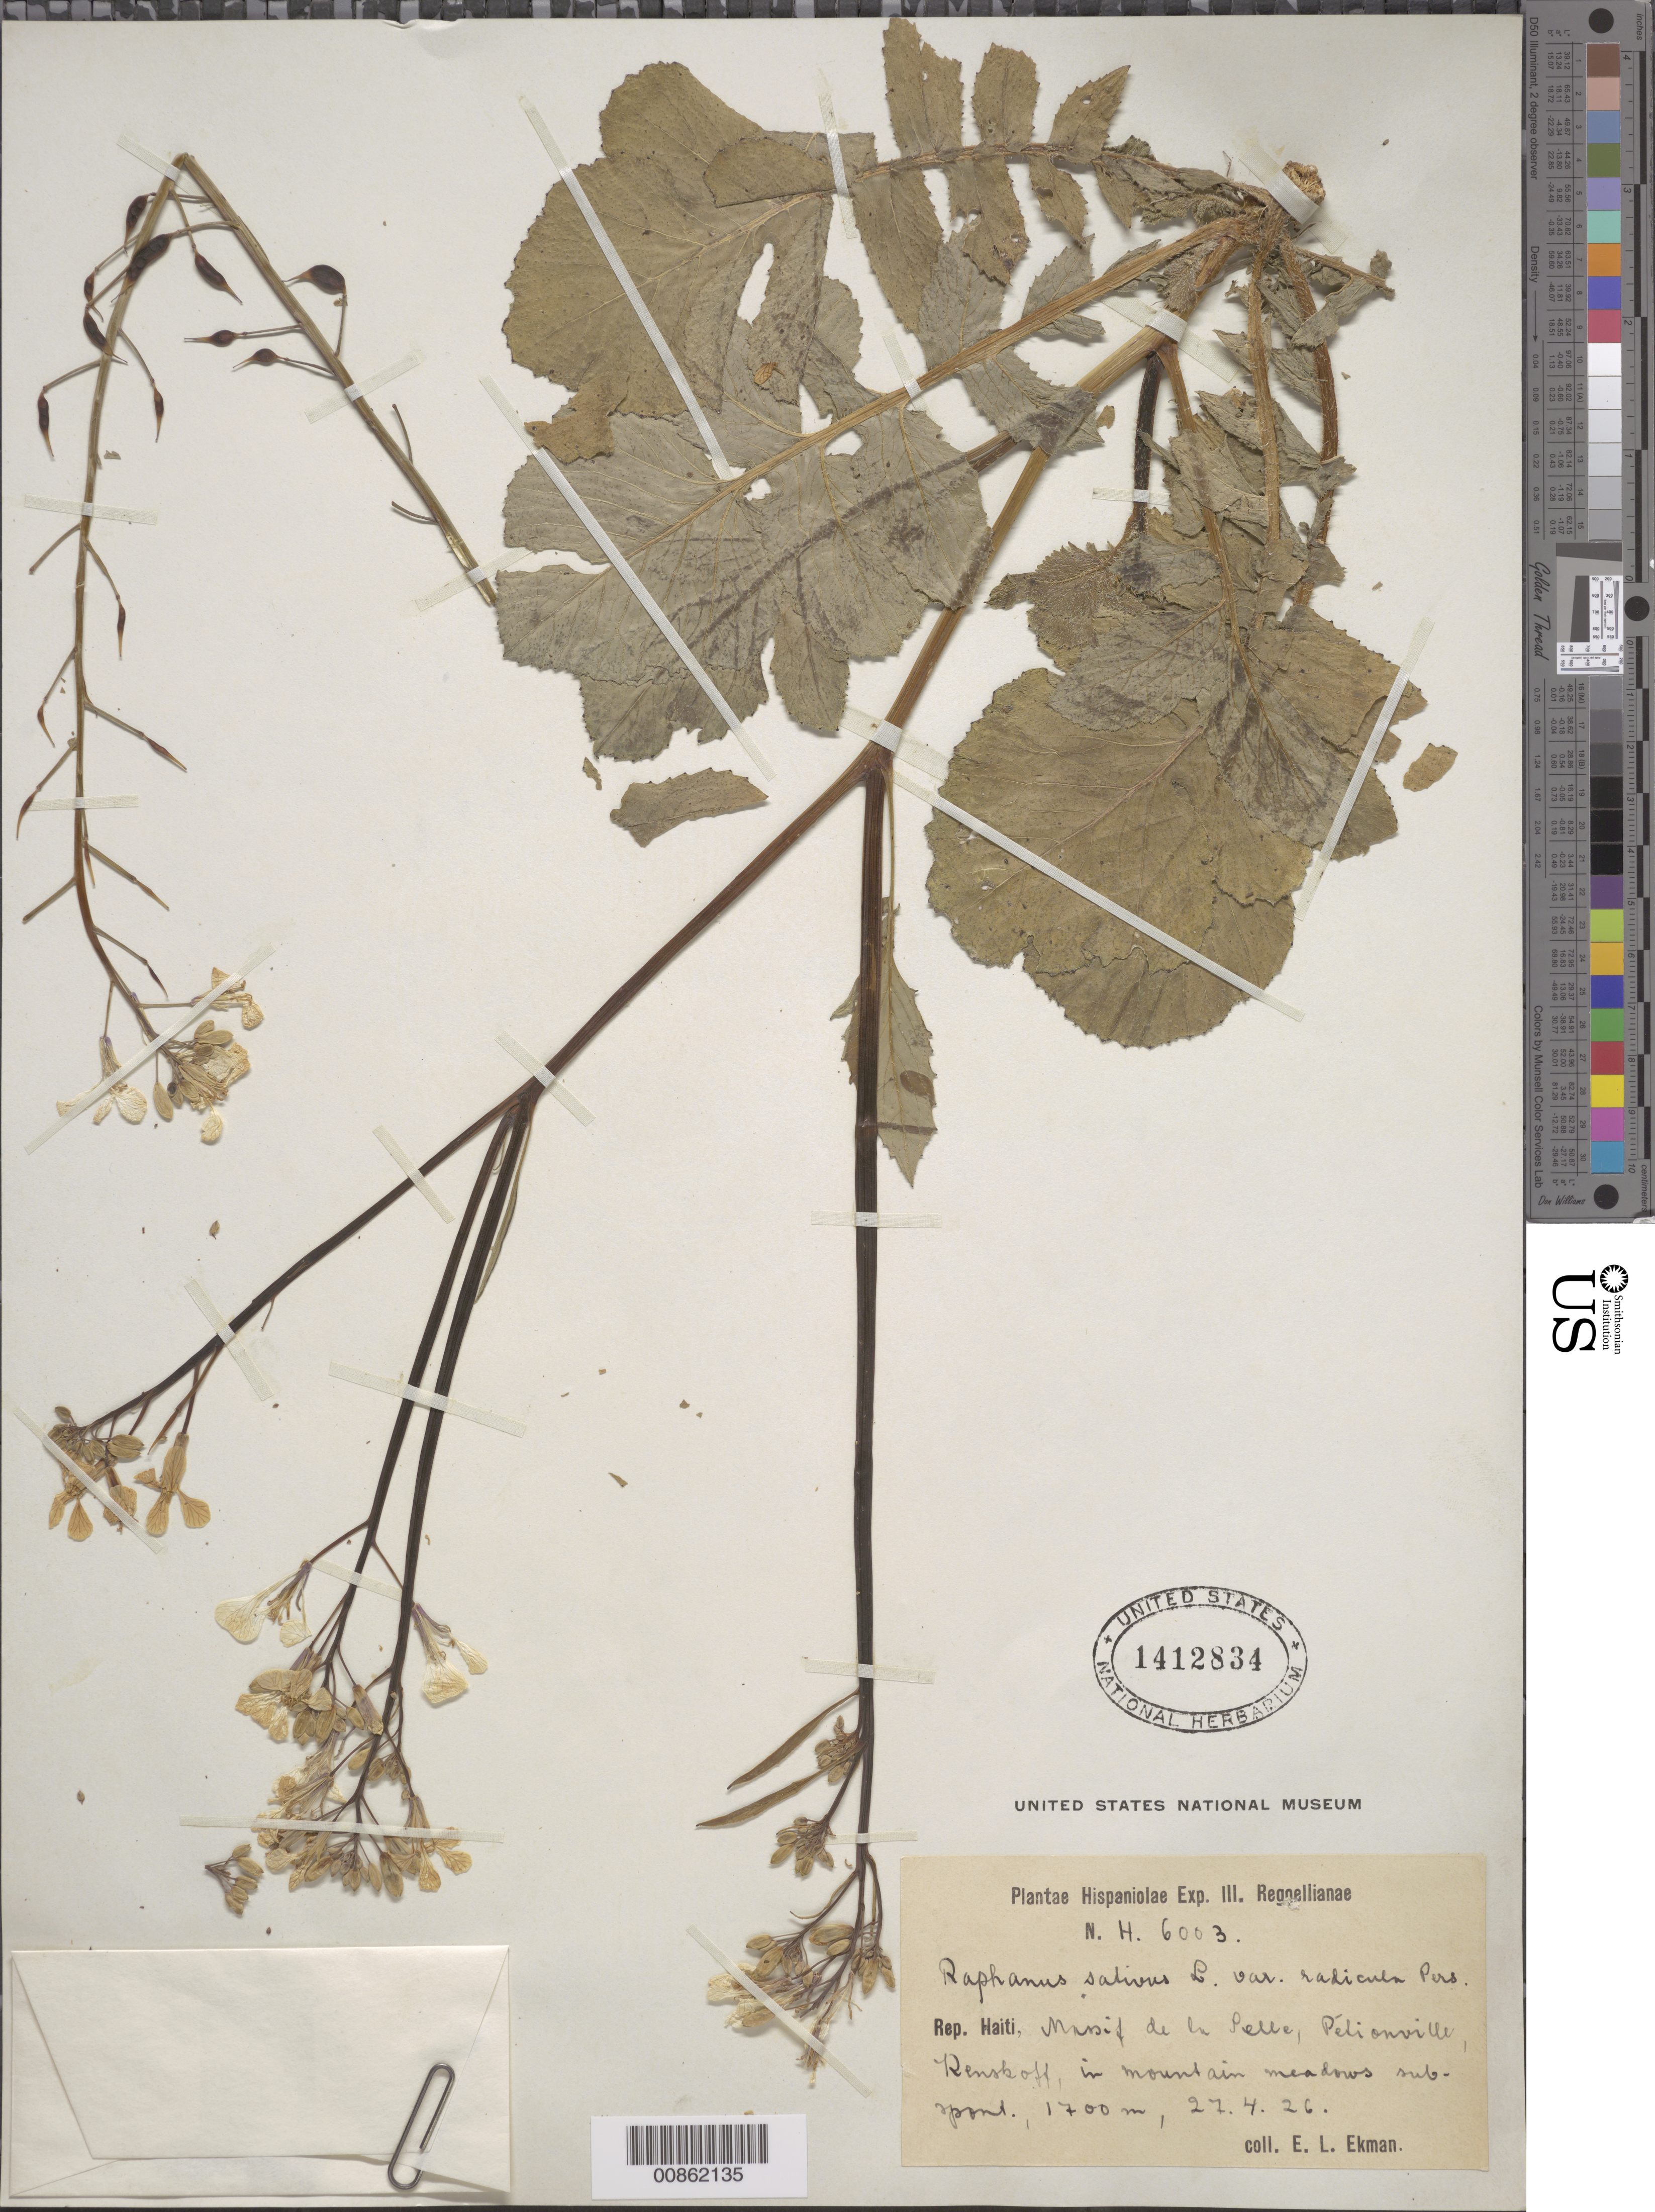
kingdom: Plantae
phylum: Tracheophyta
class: Magnoliopsida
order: Brassicales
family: Brassicaceae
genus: Raphanus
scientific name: Raphanus sativus var. radicula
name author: Pers.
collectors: E. L. Ekman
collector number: H 6003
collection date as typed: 27 Apr 1926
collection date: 1926-04-27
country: Haiti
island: Hispaniola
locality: Massif de la Selle, Pétionville, Kenskoff.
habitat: In mountain meadows "sub-spont" (? illegible).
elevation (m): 1700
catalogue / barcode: US 1412834